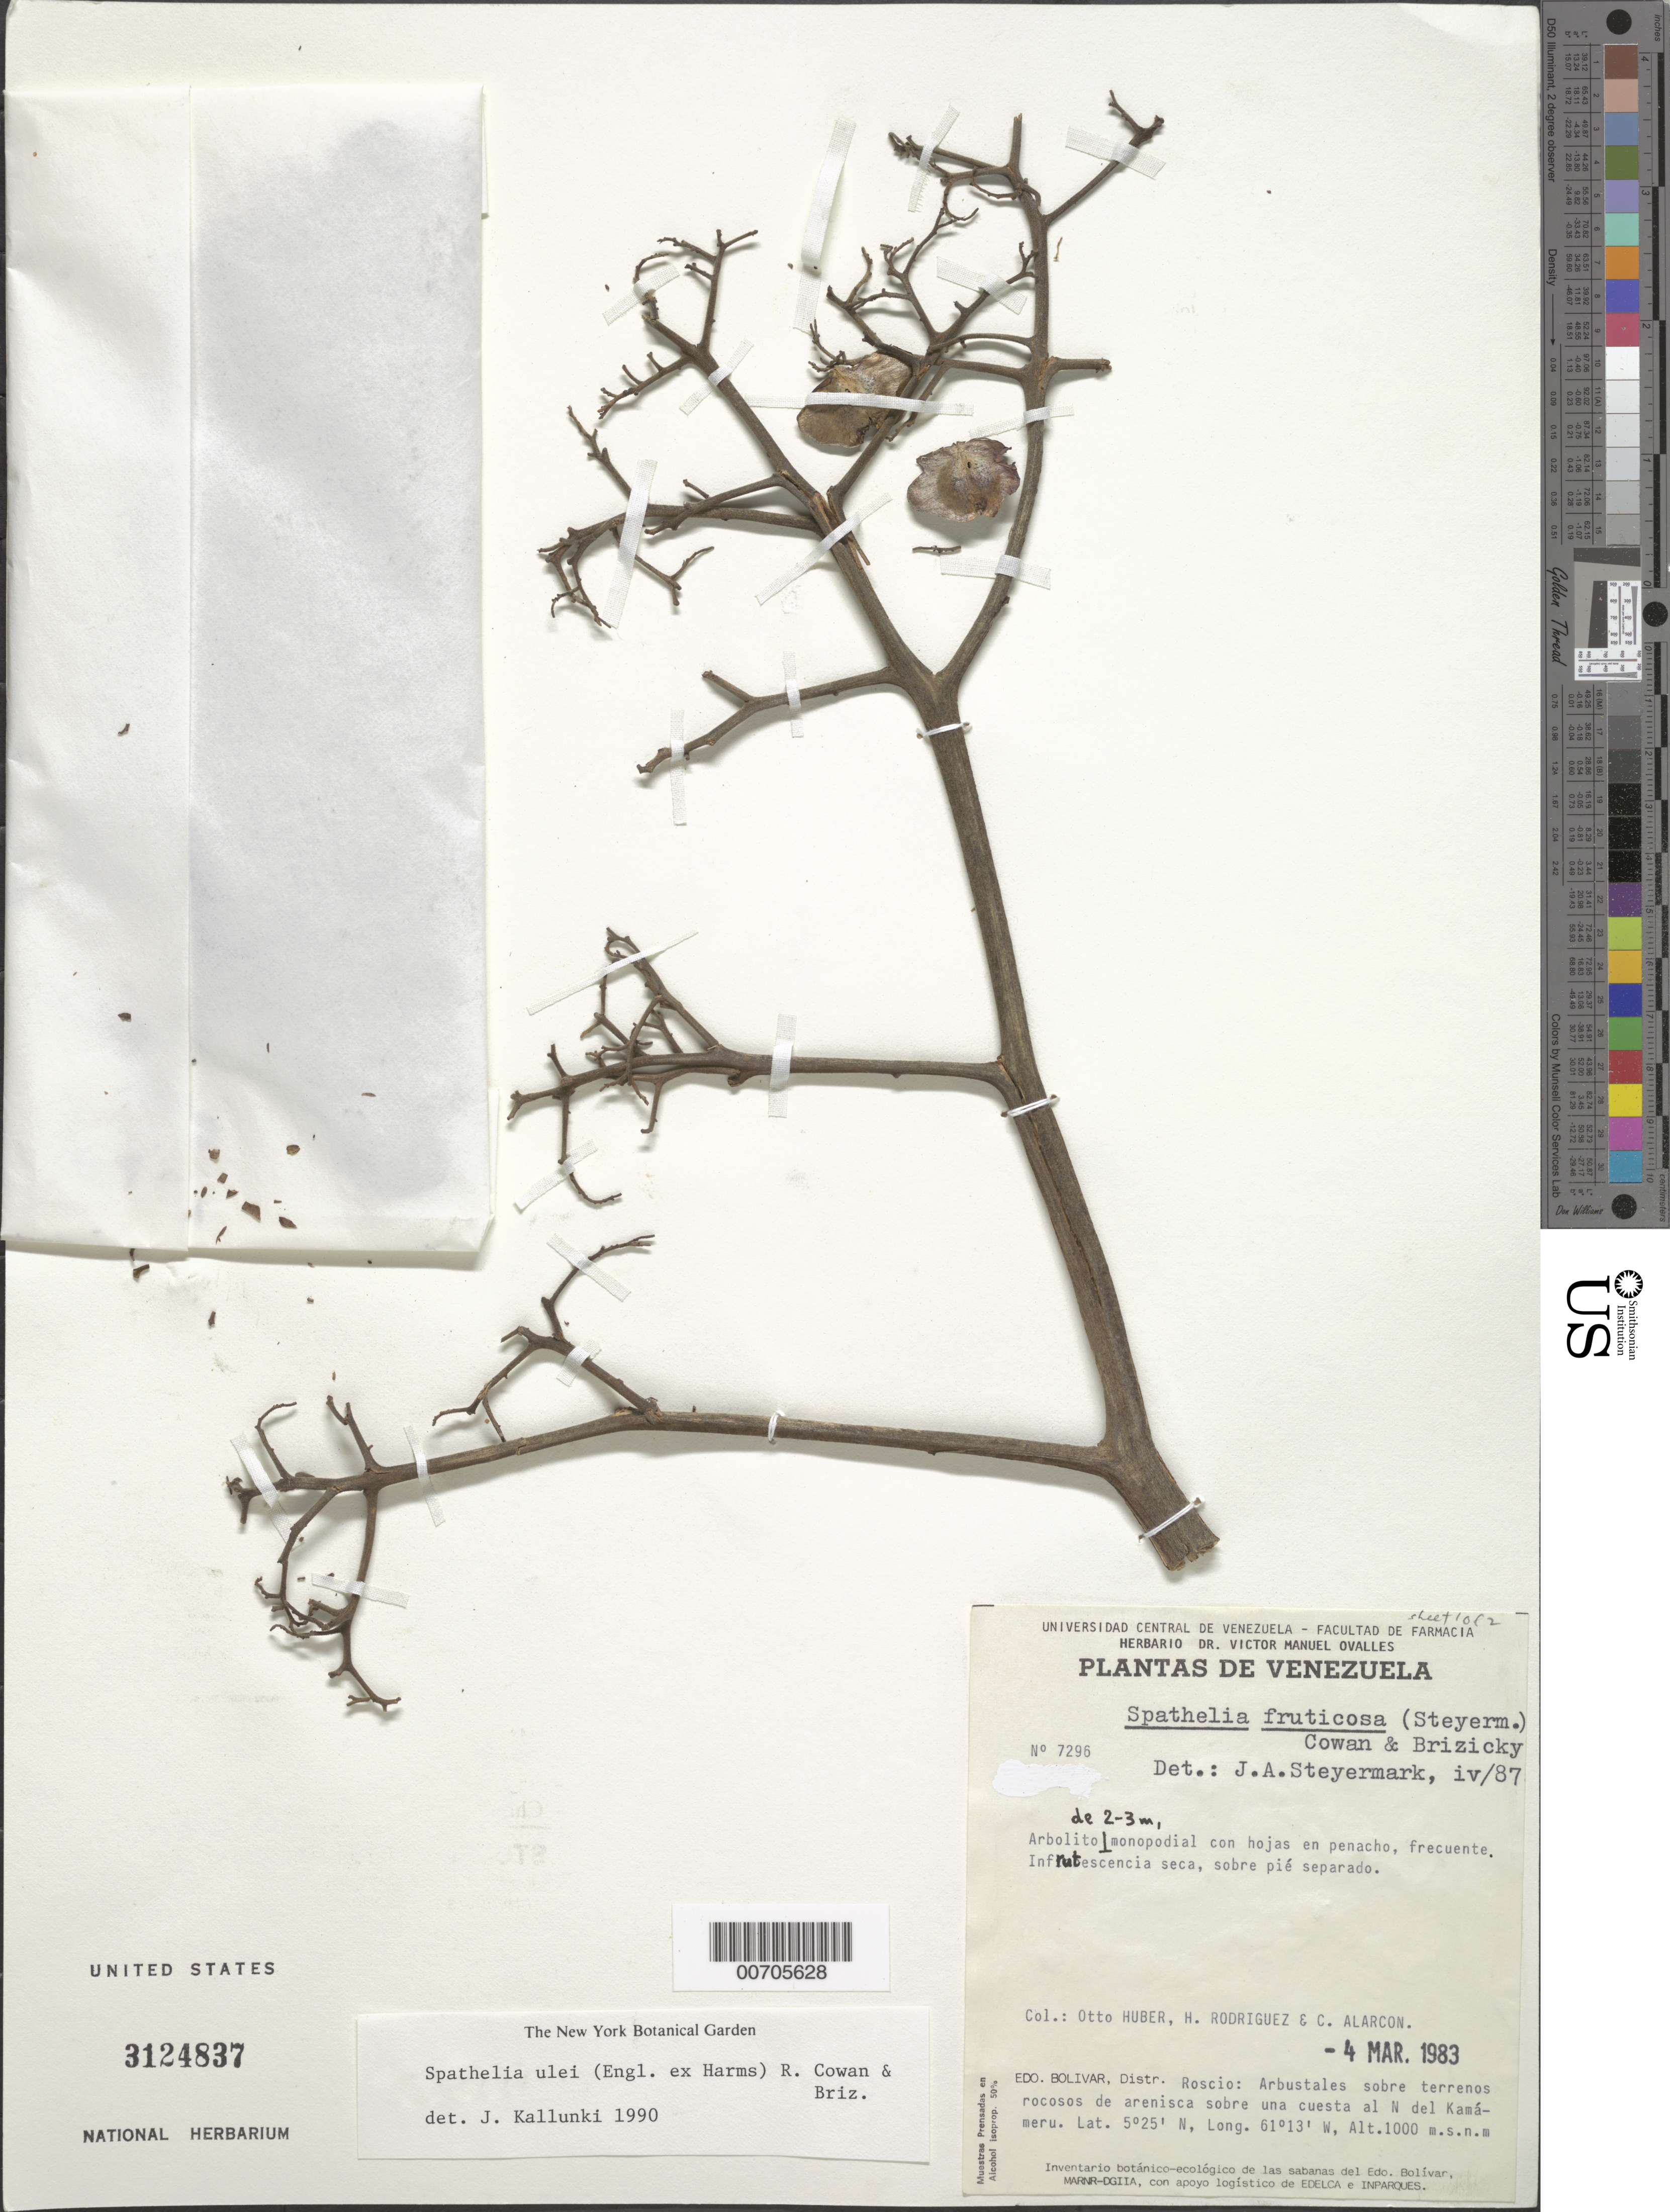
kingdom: Plantae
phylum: Tracheophyta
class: Magnoliopsida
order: Sapindales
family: Rutaceae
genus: Sohnreyia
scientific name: Sohnreyia ulei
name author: (Engl. ex Harms) Appelhans & Kessler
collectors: O. Huber, H. Rodriguez & C. Alarcon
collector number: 7296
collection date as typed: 4-Mar-83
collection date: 1983-03-04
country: Venezuela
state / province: Bolívar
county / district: Roscio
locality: Kamá-meru, N of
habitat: Arbustales sobre terrenos rocosos de arenisca sobre una cuesta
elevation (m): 1000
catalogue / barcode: US 3124837